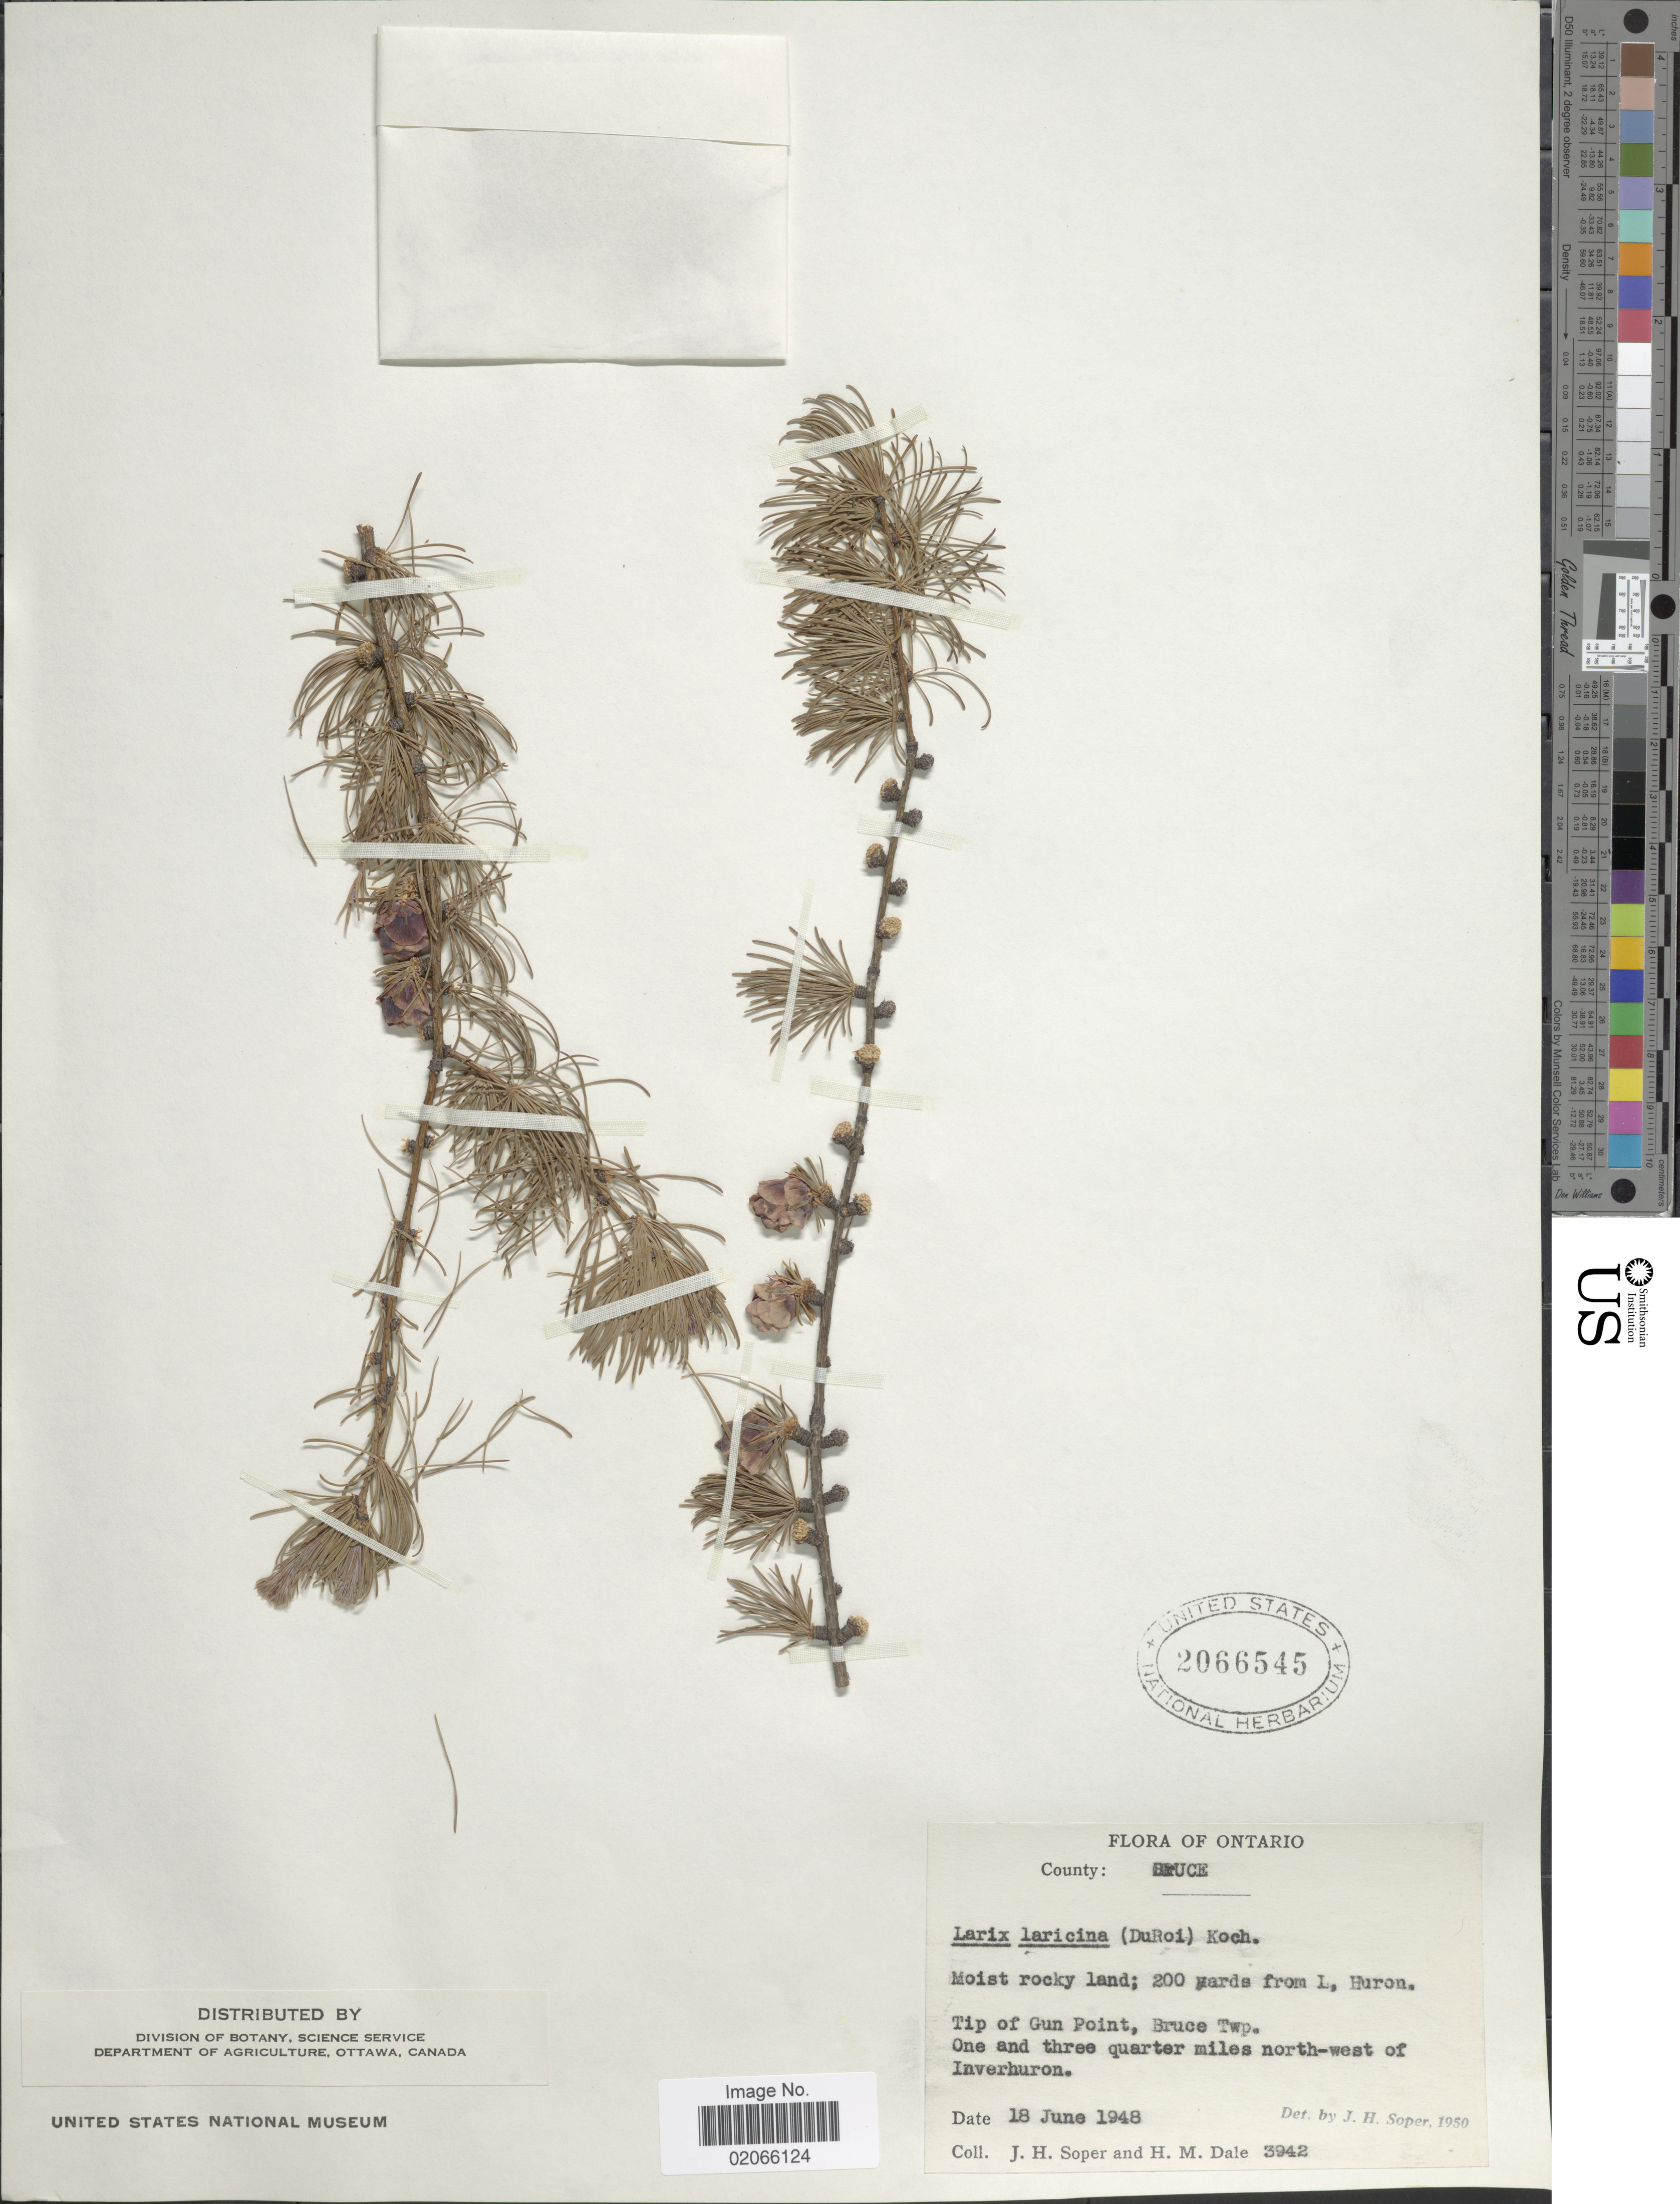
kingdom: Plantae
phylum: Tracheophyta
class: Pinopsida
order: Pinales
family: Pinaceae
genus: Larix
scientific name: Larix laricina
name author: (Du Roi) K. Koch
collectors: J. H. Soper & H. M. Dale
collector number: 3942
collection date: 1948-06-18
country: Canada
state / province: Ontario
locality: Ontario. Tip of Gun Point. Bruce Twp. One and three quarter miles-north-west of Inverhuron. County: Bruce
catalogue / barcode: US 2066545